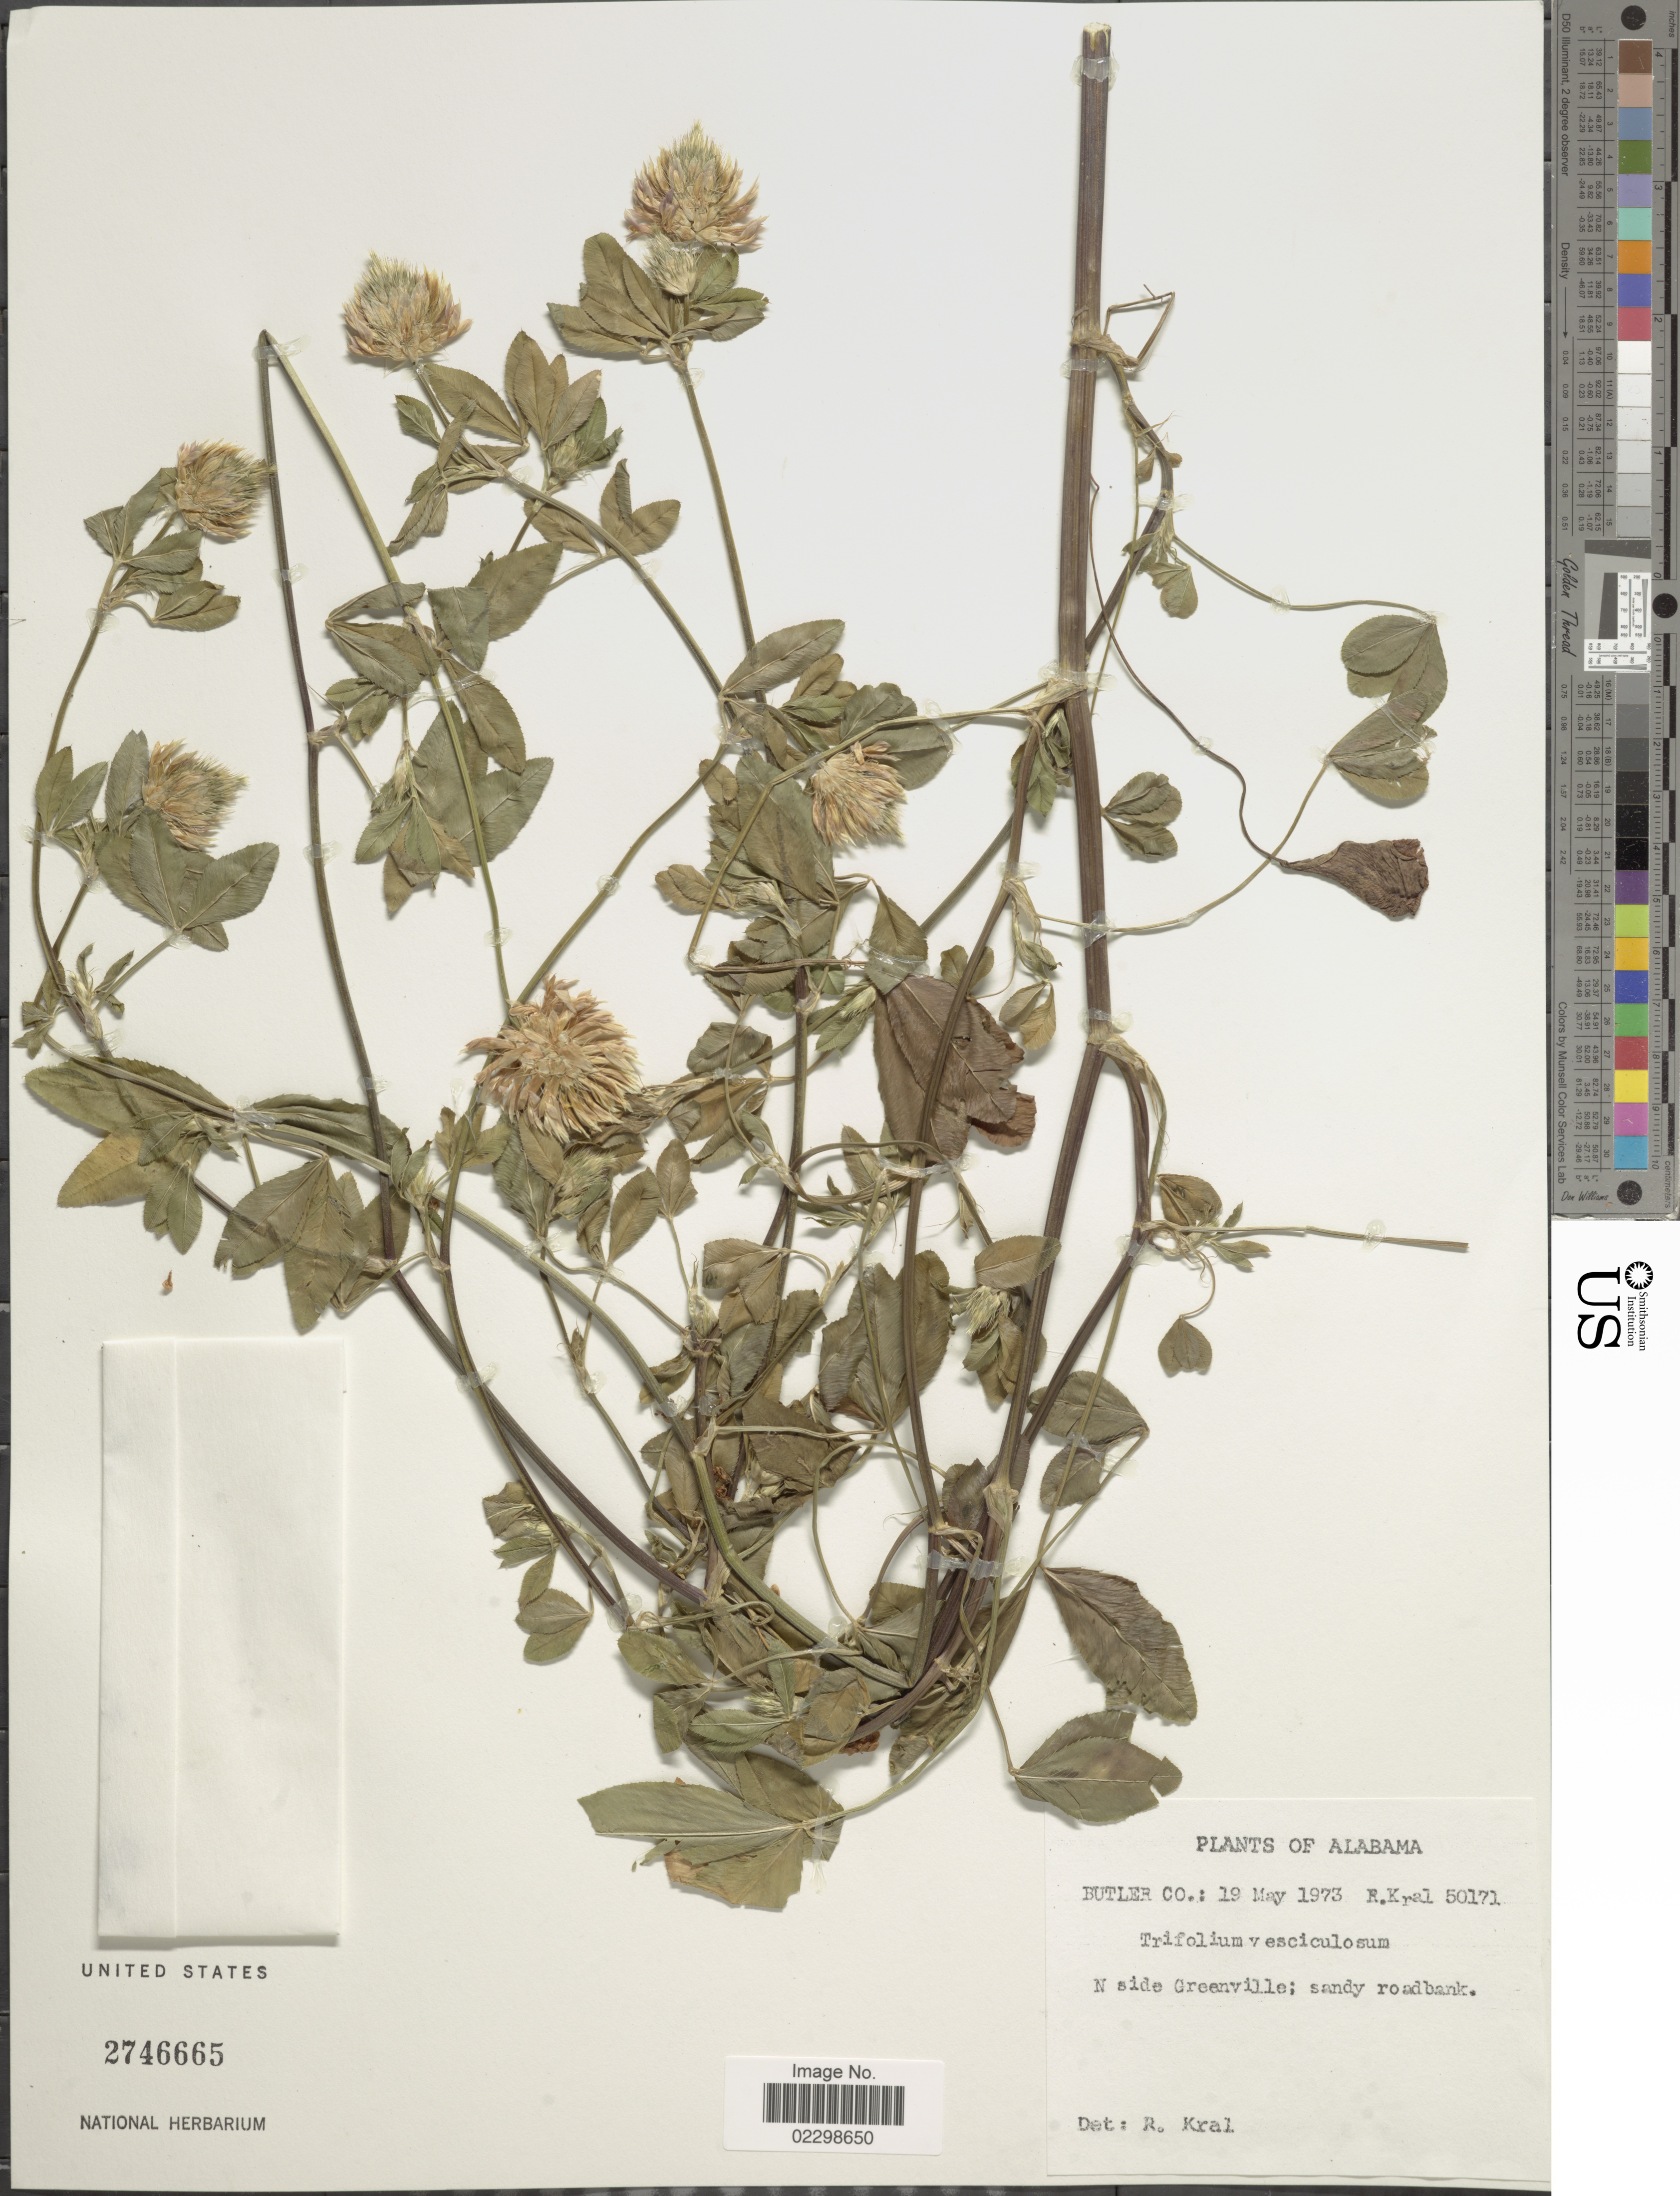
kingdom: Plantae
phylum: Tracheophyta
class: Magnoliopsida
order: Fabales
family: Fabaceae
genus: Trifolium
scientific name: Trifolium vesiculosum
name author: Savi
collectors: R. Kral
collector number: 50171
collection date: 1973-05-19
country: United States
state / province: Alabama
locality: Butler Co., N side Greenville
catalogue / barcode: US 2746665